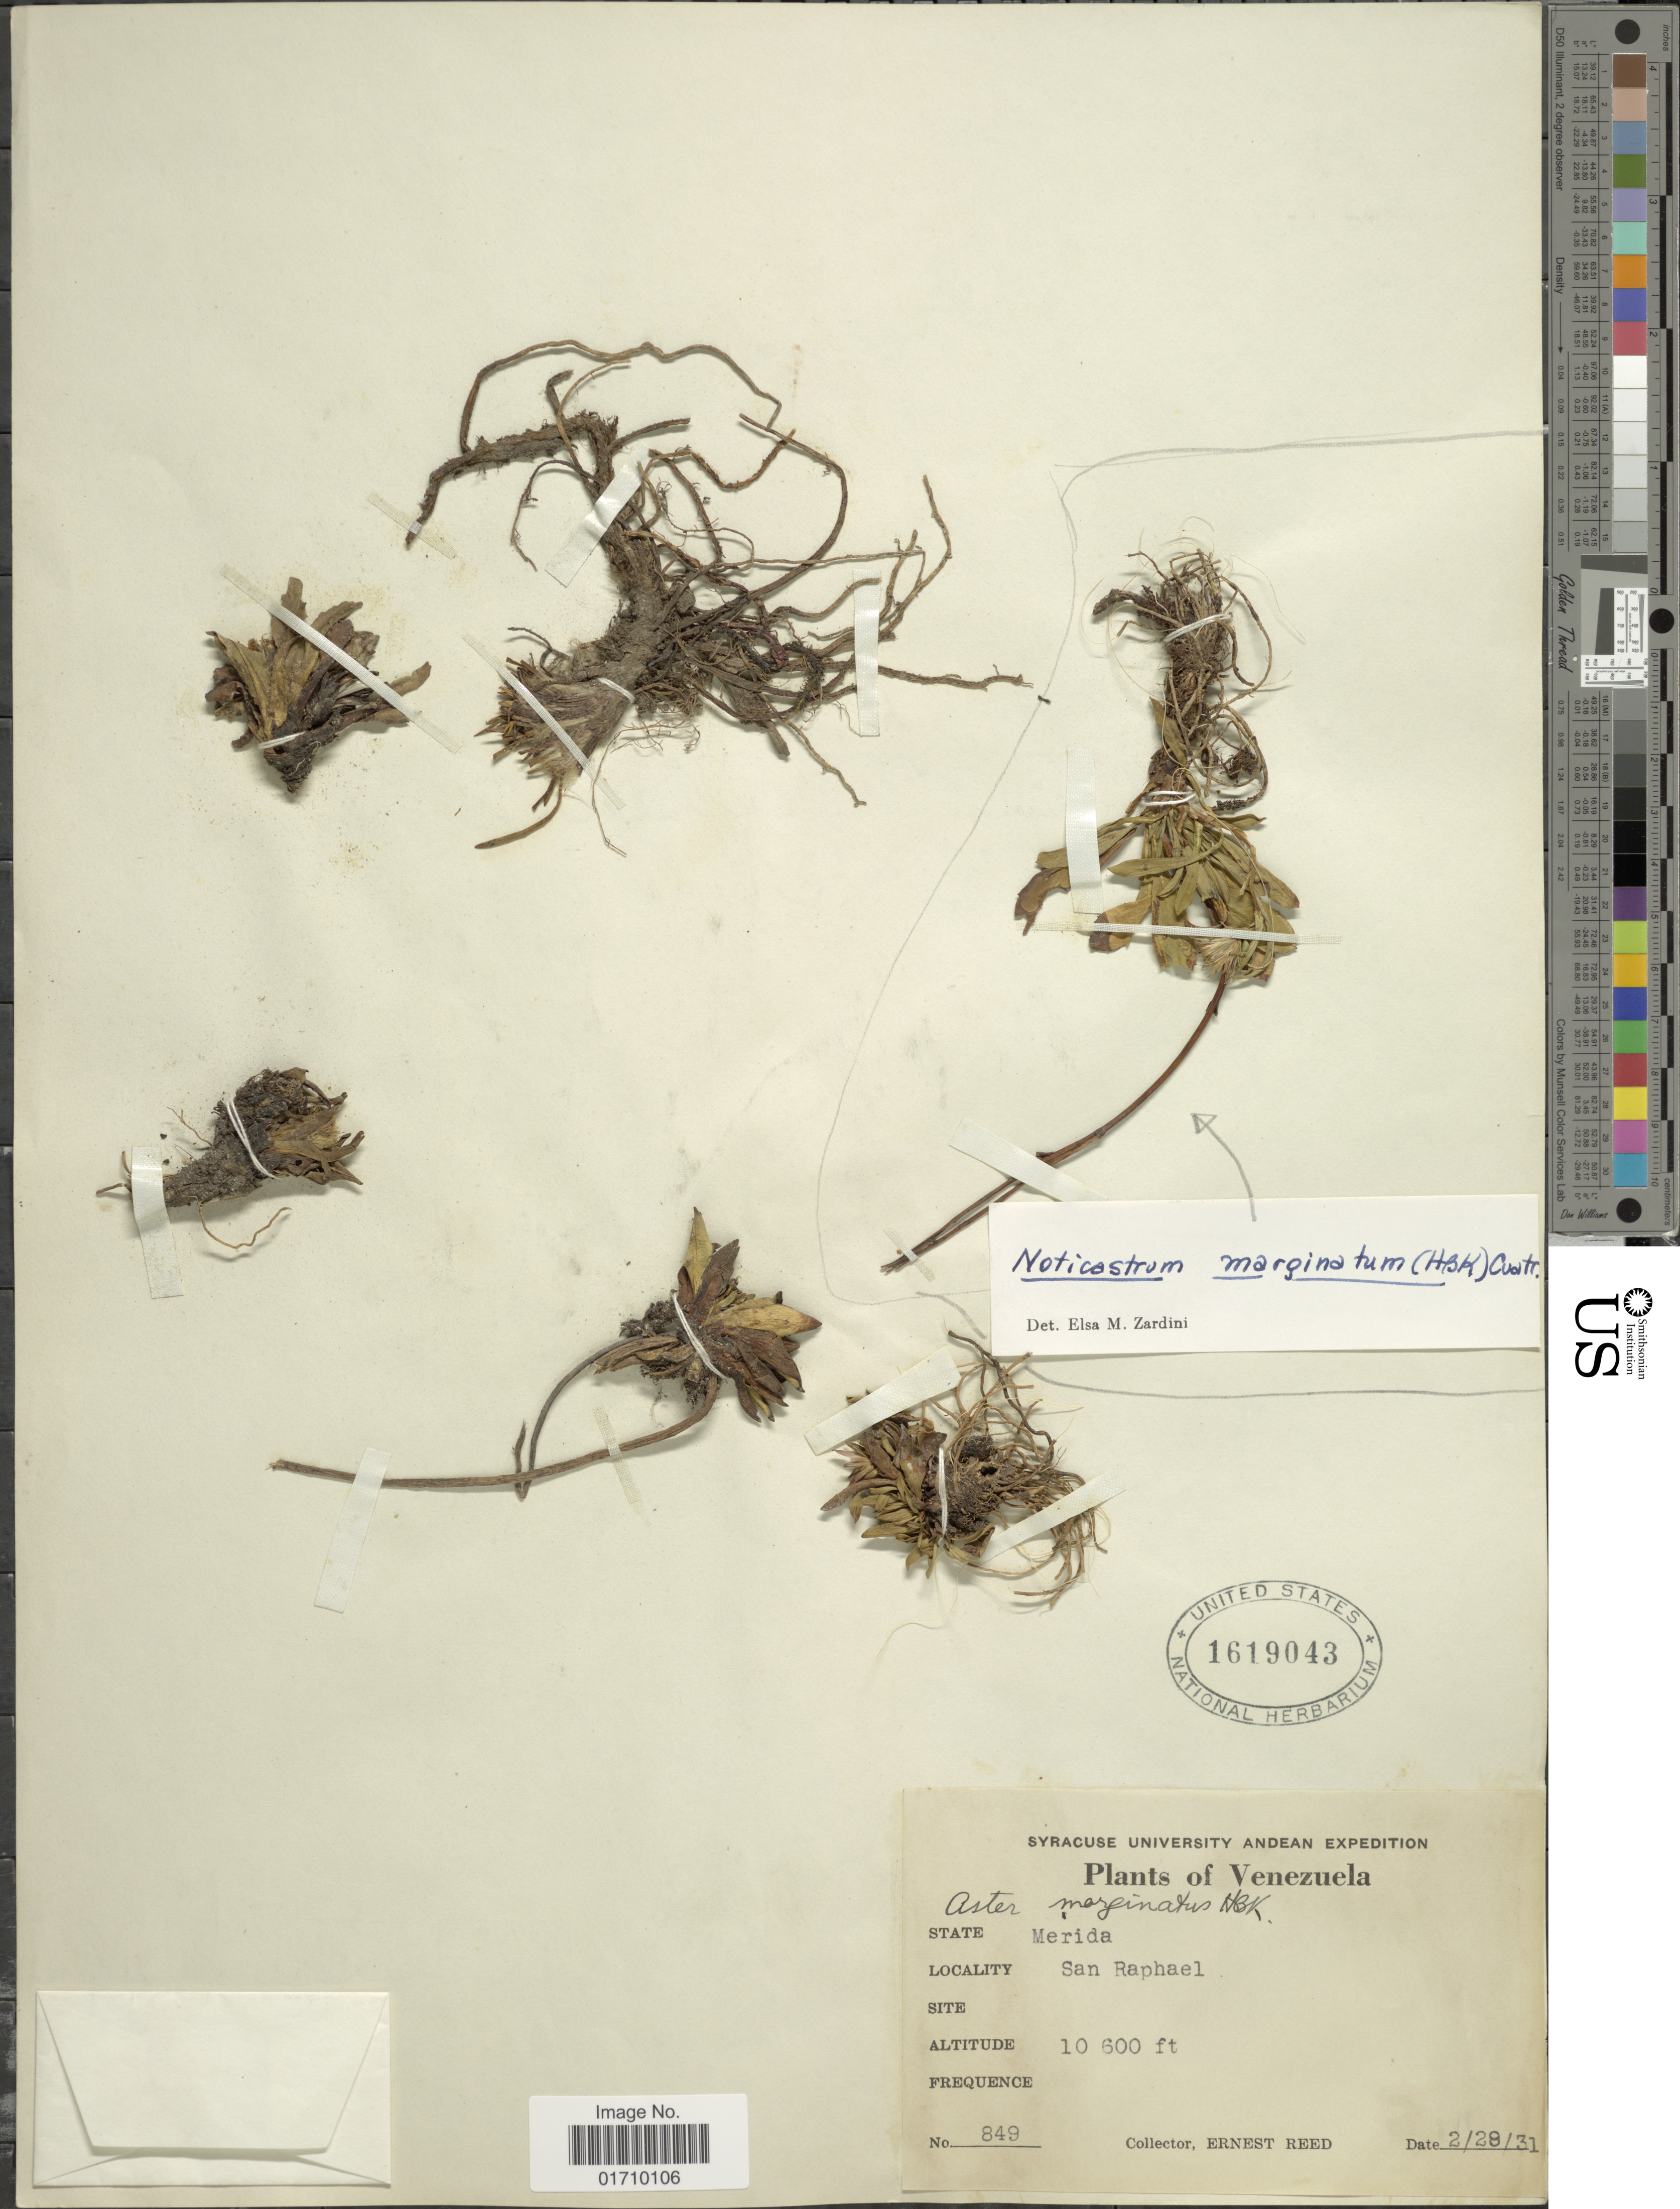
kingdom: Plantae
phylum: Tracheophyta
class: Magnoliopsida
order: Asterales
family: Asteraceae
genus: Noticastrum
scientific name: Noticastrum marginatum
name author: (Kunth) Cuatrec.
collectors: E. Reed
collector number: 849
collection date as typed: Transcribed d/m/y: 28/2/31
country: Venezuela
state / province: Mérida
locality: San Raphael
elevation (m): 3231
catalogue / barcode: US 1619043